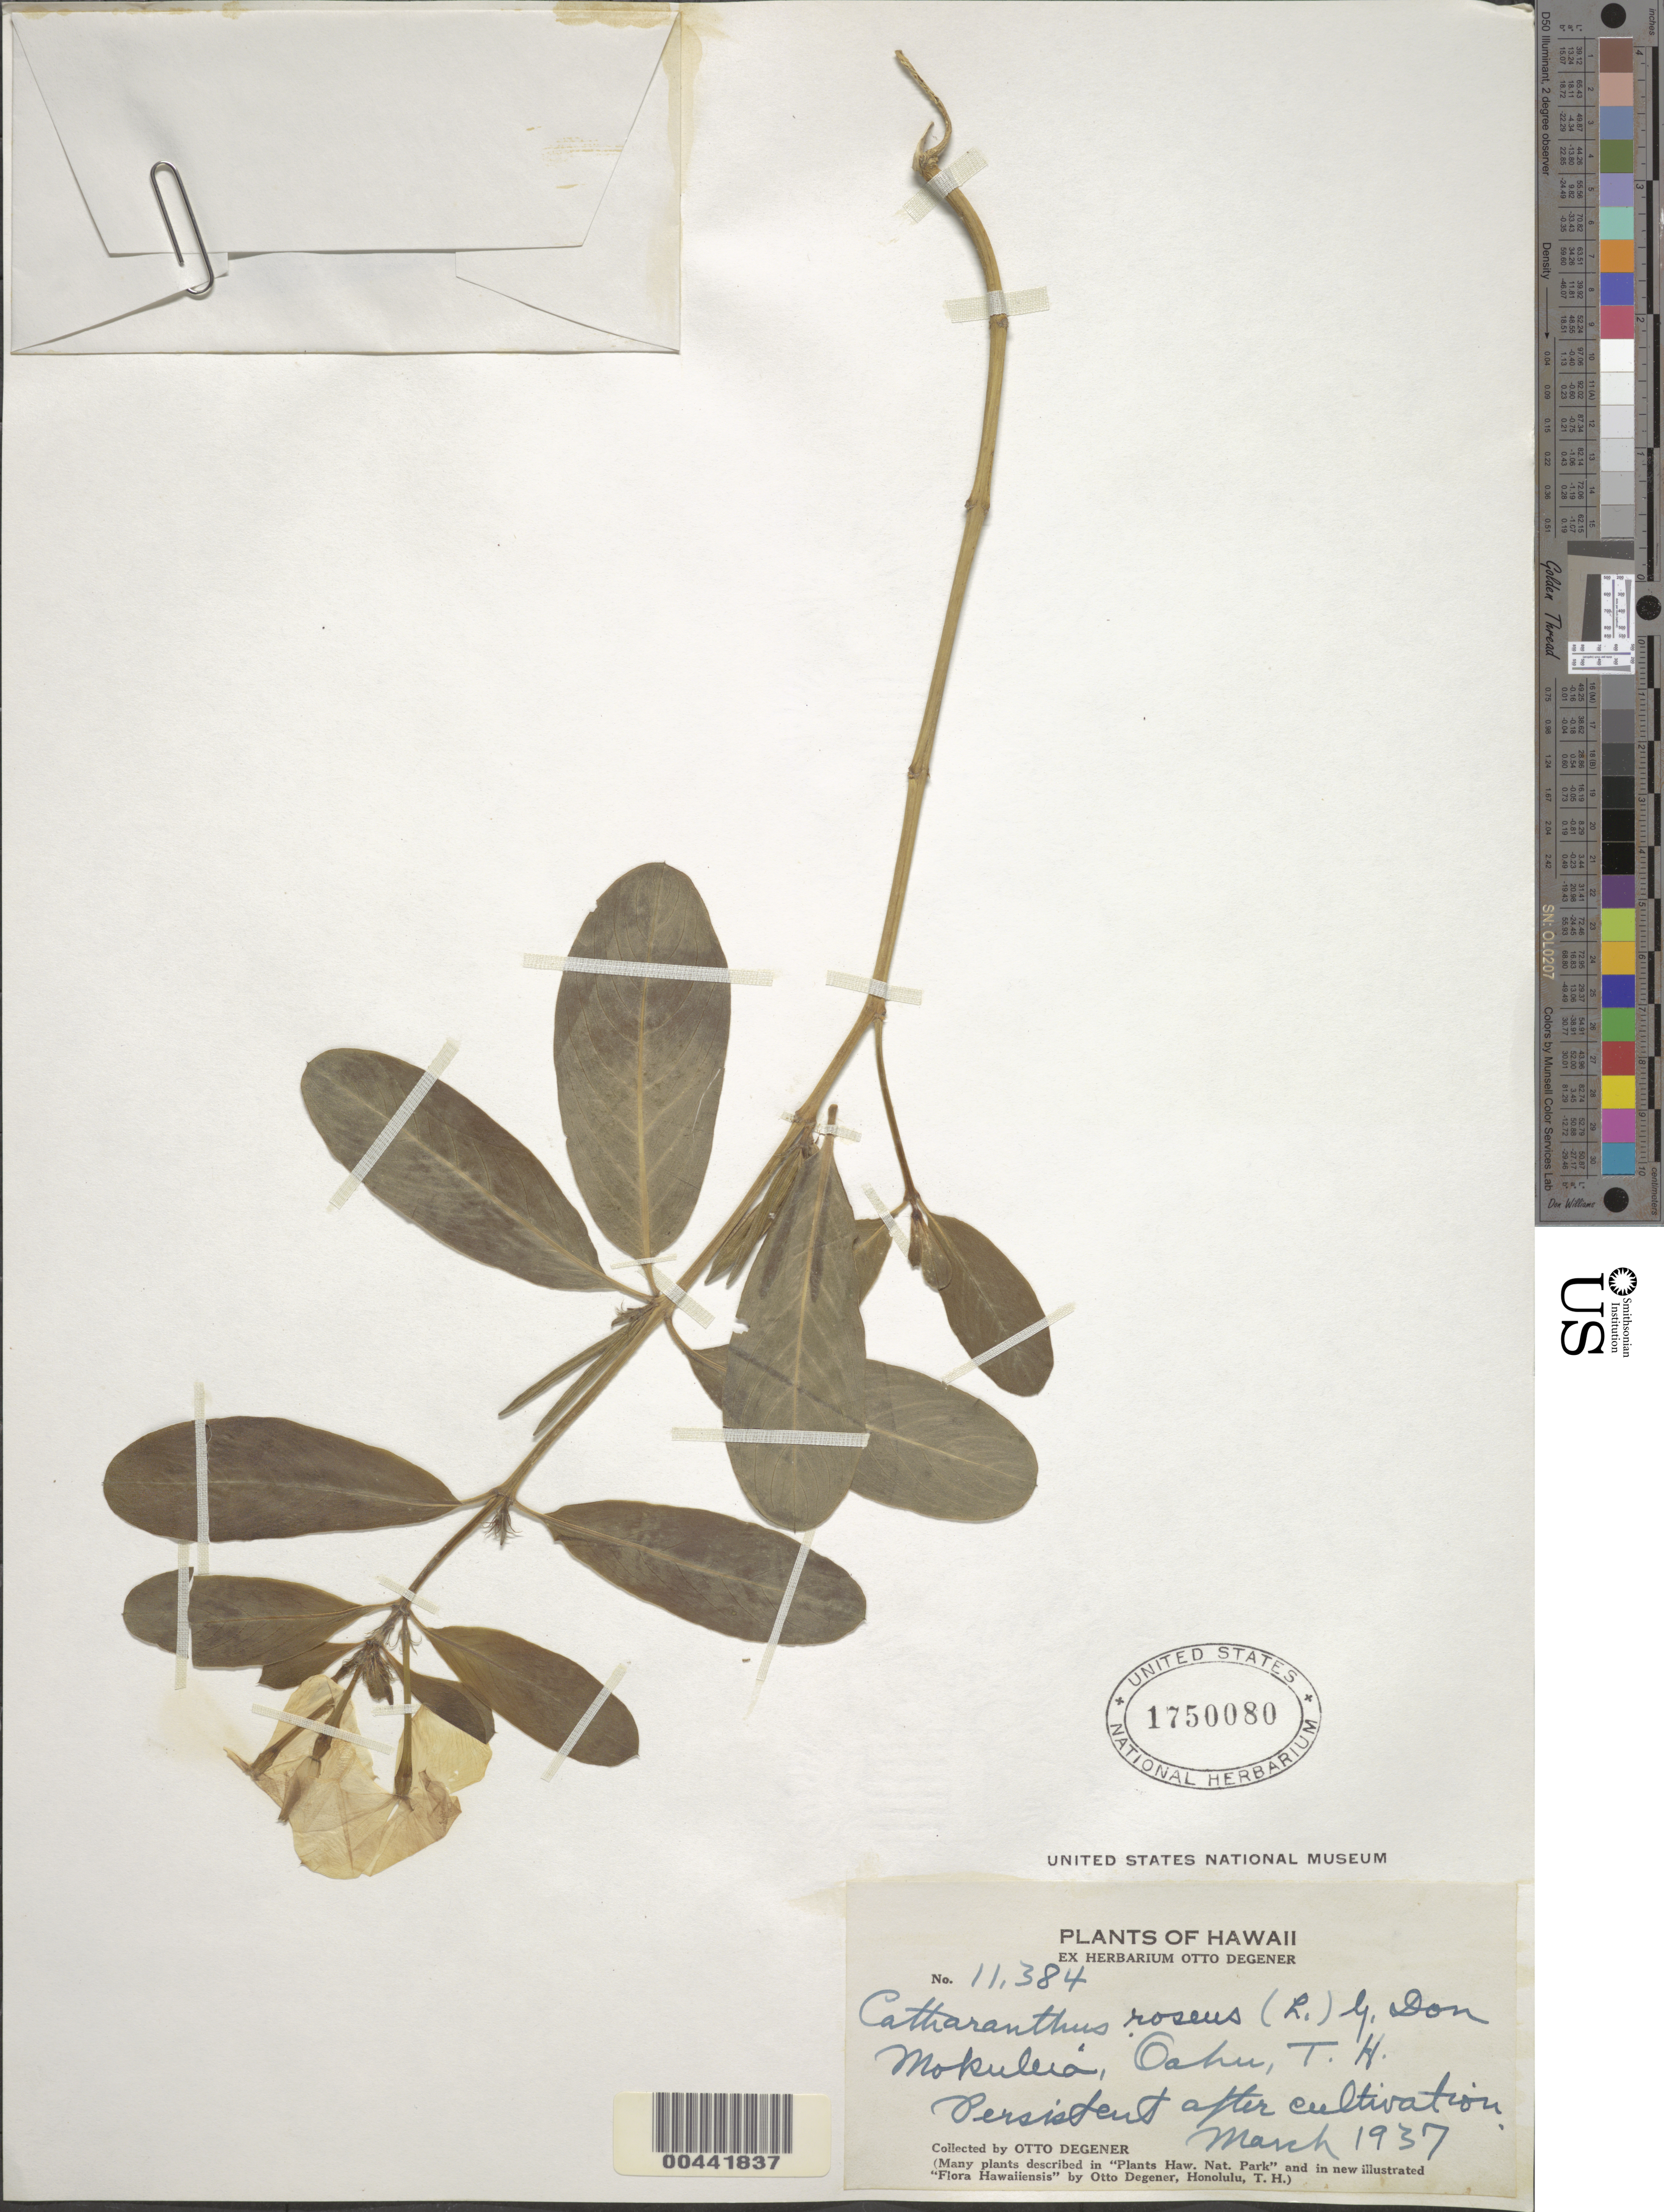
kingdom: Plantae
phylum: Tracheophyta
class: Magnoliopsida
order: Gentianales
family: Apocynaceae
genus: Catharanthus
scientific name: Catharanthus roseus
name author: (L.) G. Don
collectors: O. Degener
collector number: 11384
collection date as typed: Mar 1937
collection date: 1937-03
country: United States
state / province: Hawaii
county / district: Honolulu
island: Oahu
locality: Mokuleia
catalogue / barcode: US 1750080